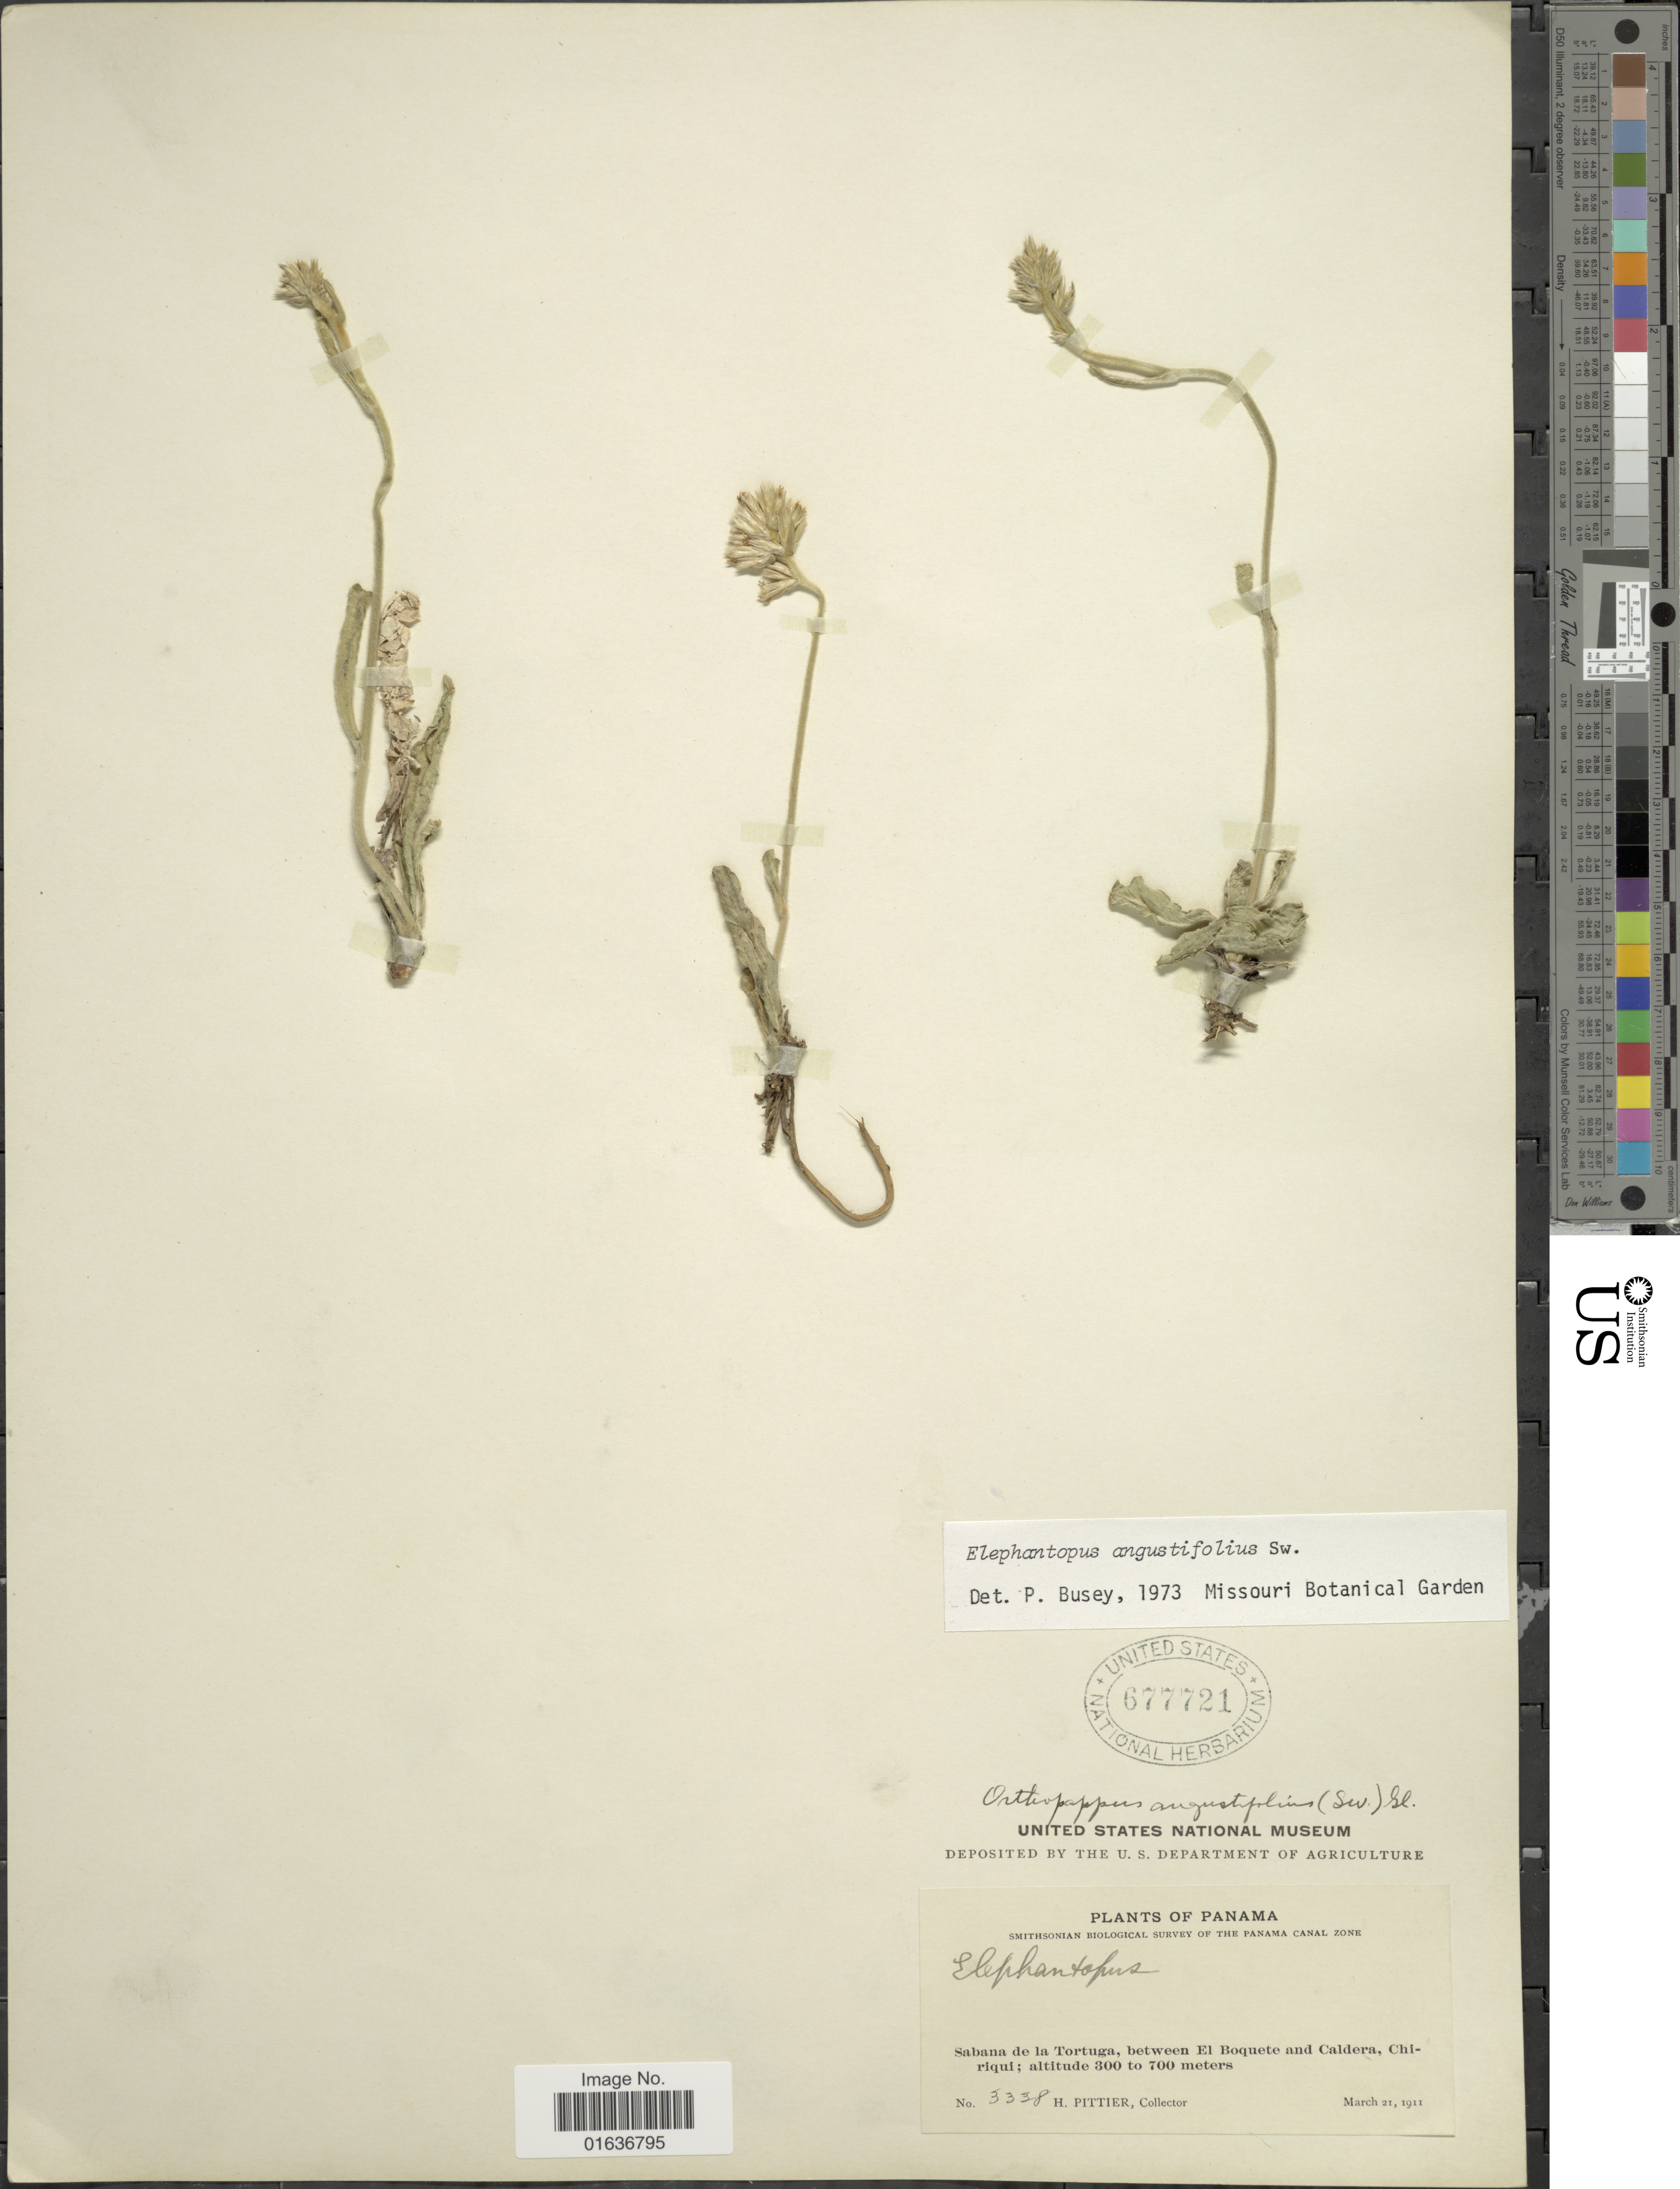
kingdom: Plantae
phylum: Tracheophyta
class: Magnoliopsida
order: Asterales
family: Asteraceae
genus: Elephantopus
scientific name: Elephantopus angustifolius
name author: Sw.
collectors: H. F. Pittier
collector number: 3338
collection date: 1911-03-21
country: Panama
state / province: Chiriqui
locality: Sabana de la Tortuga, between El Boquete and Caldera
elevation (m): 300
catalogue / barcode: US 677721